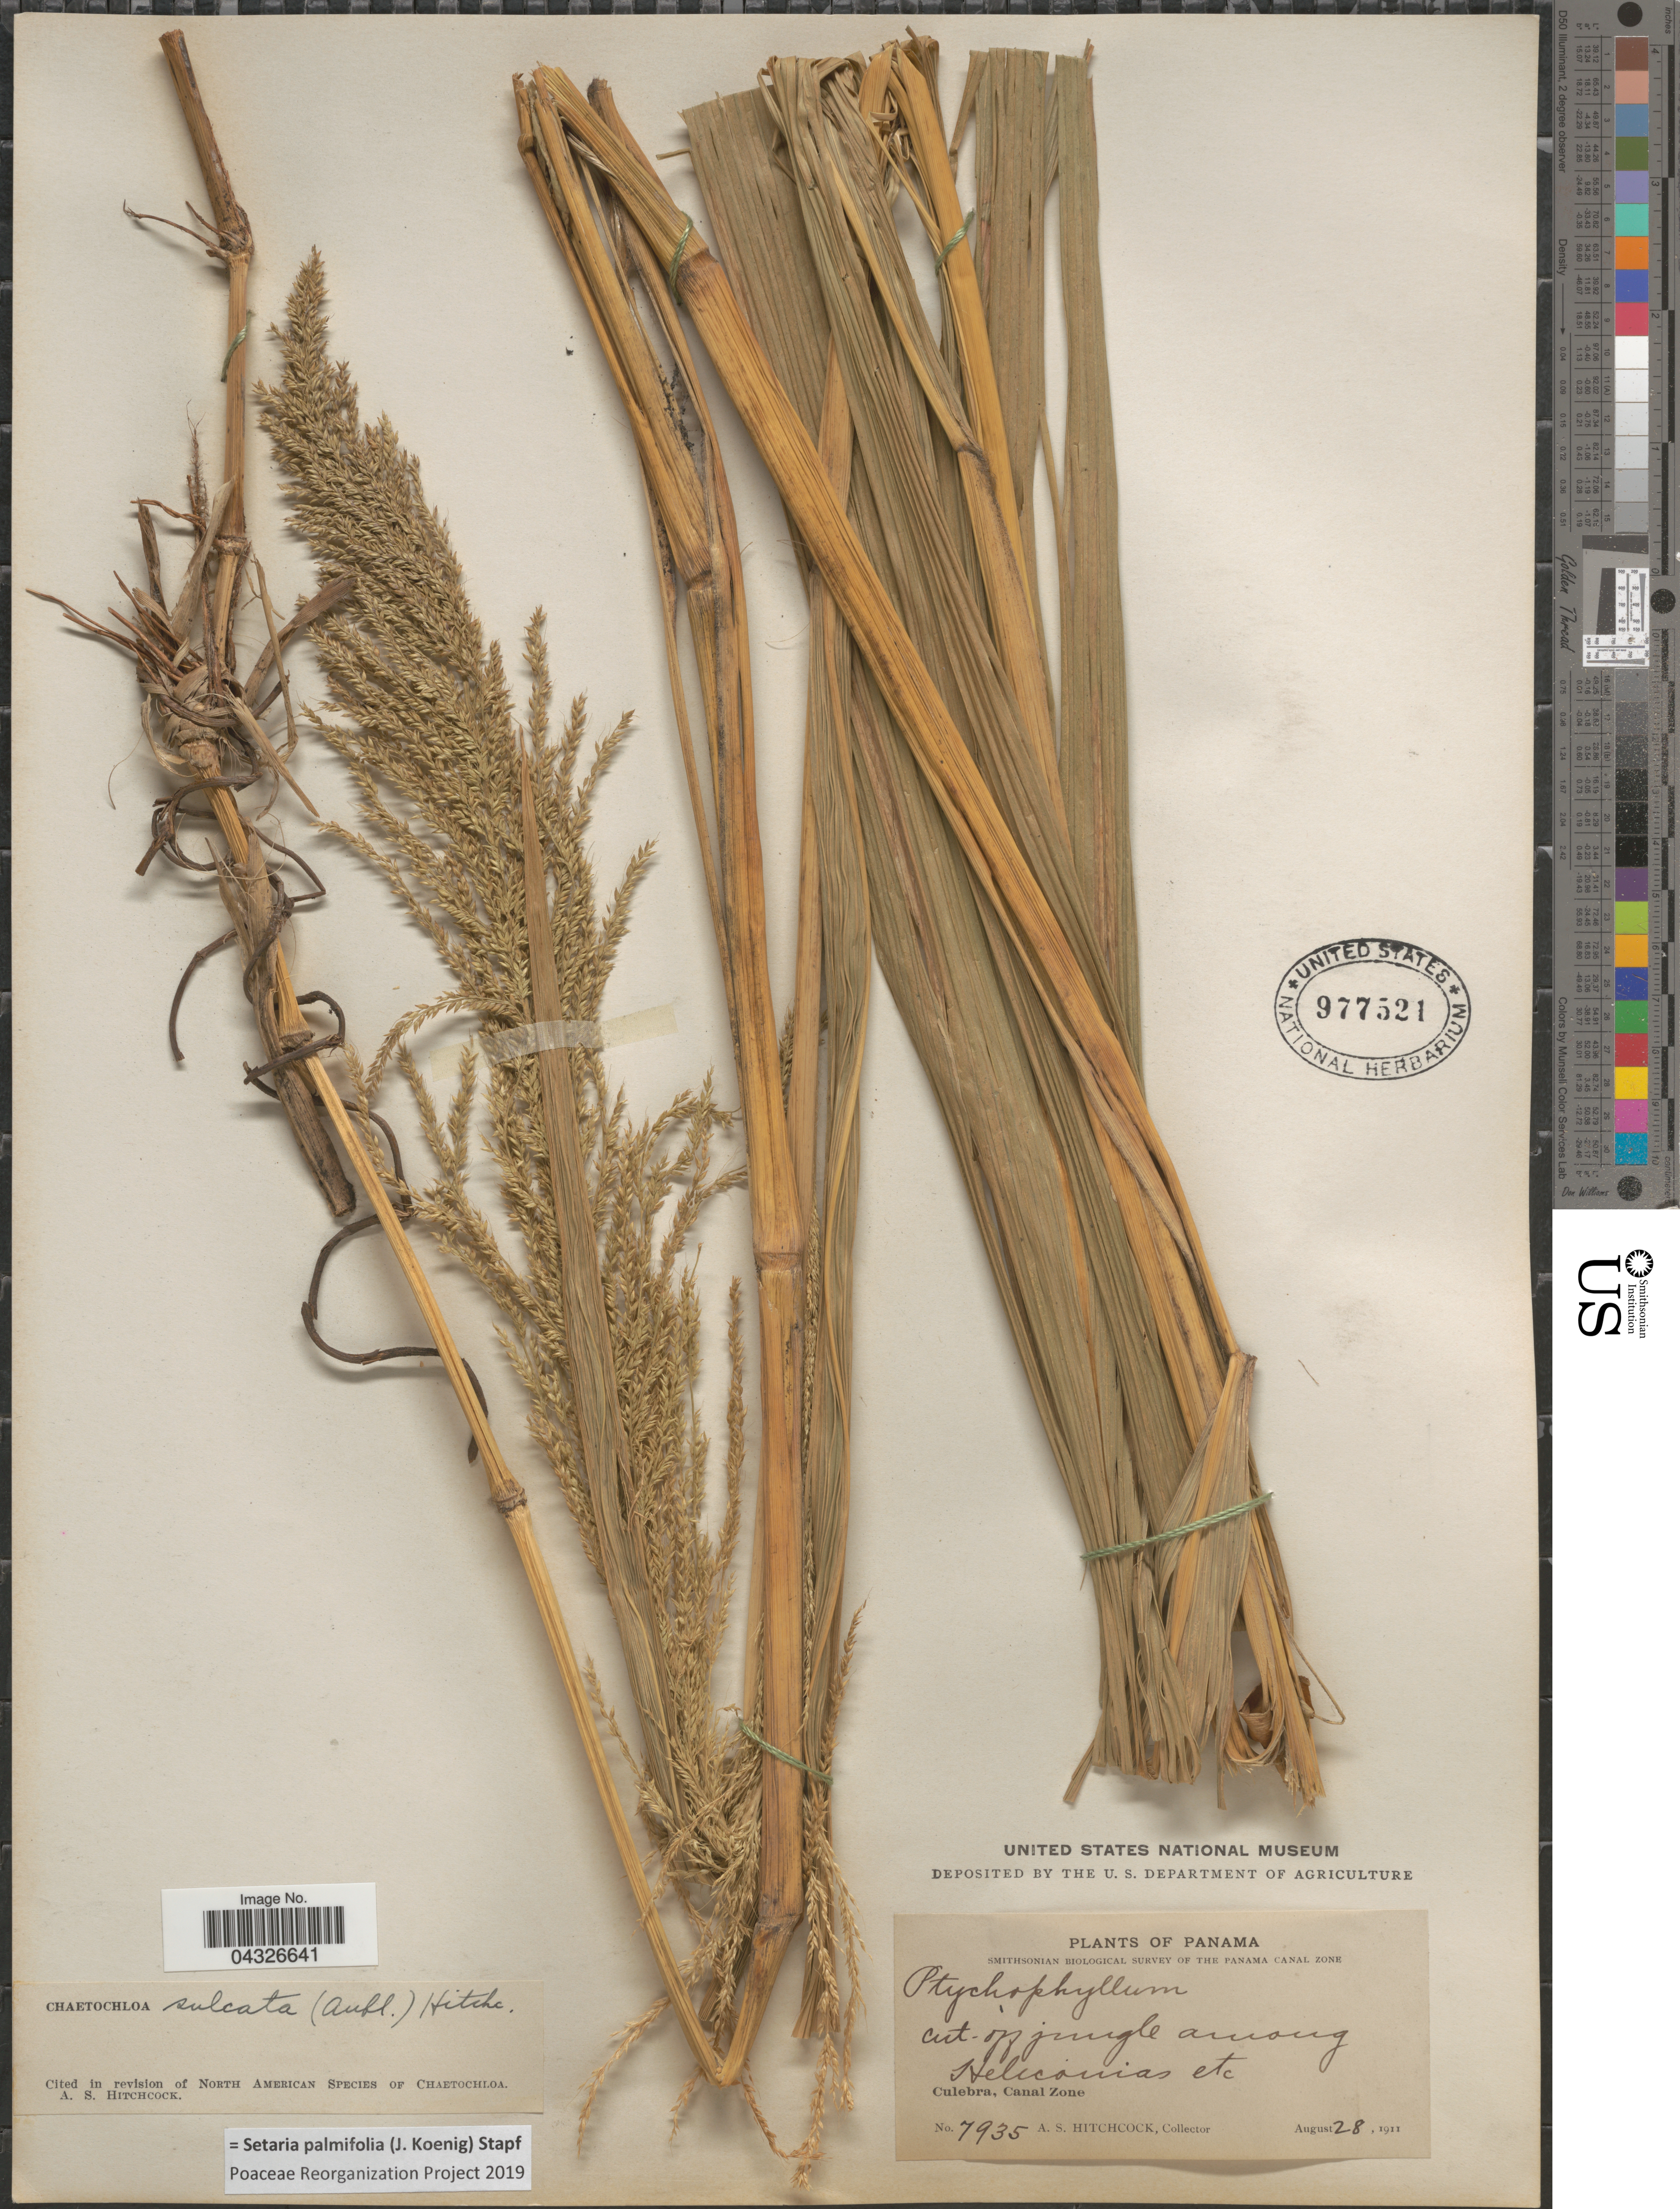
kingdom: Plantae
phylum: Tracheophyta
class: Liliopsida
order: Poales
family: Poaceae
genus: Setaria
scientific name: Setaria palmifolia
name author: (J. Koenig) Stapf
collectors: A. S. Hitchcock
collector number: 7935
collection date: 1911-08-28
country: Panama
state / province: Colón / Panamá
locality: Smithsonian Biological Survey of the Panama Canal Zone. Cut-off jungle among Heliconias etc. Culebra, Canal Zone.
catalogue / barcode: US 977521